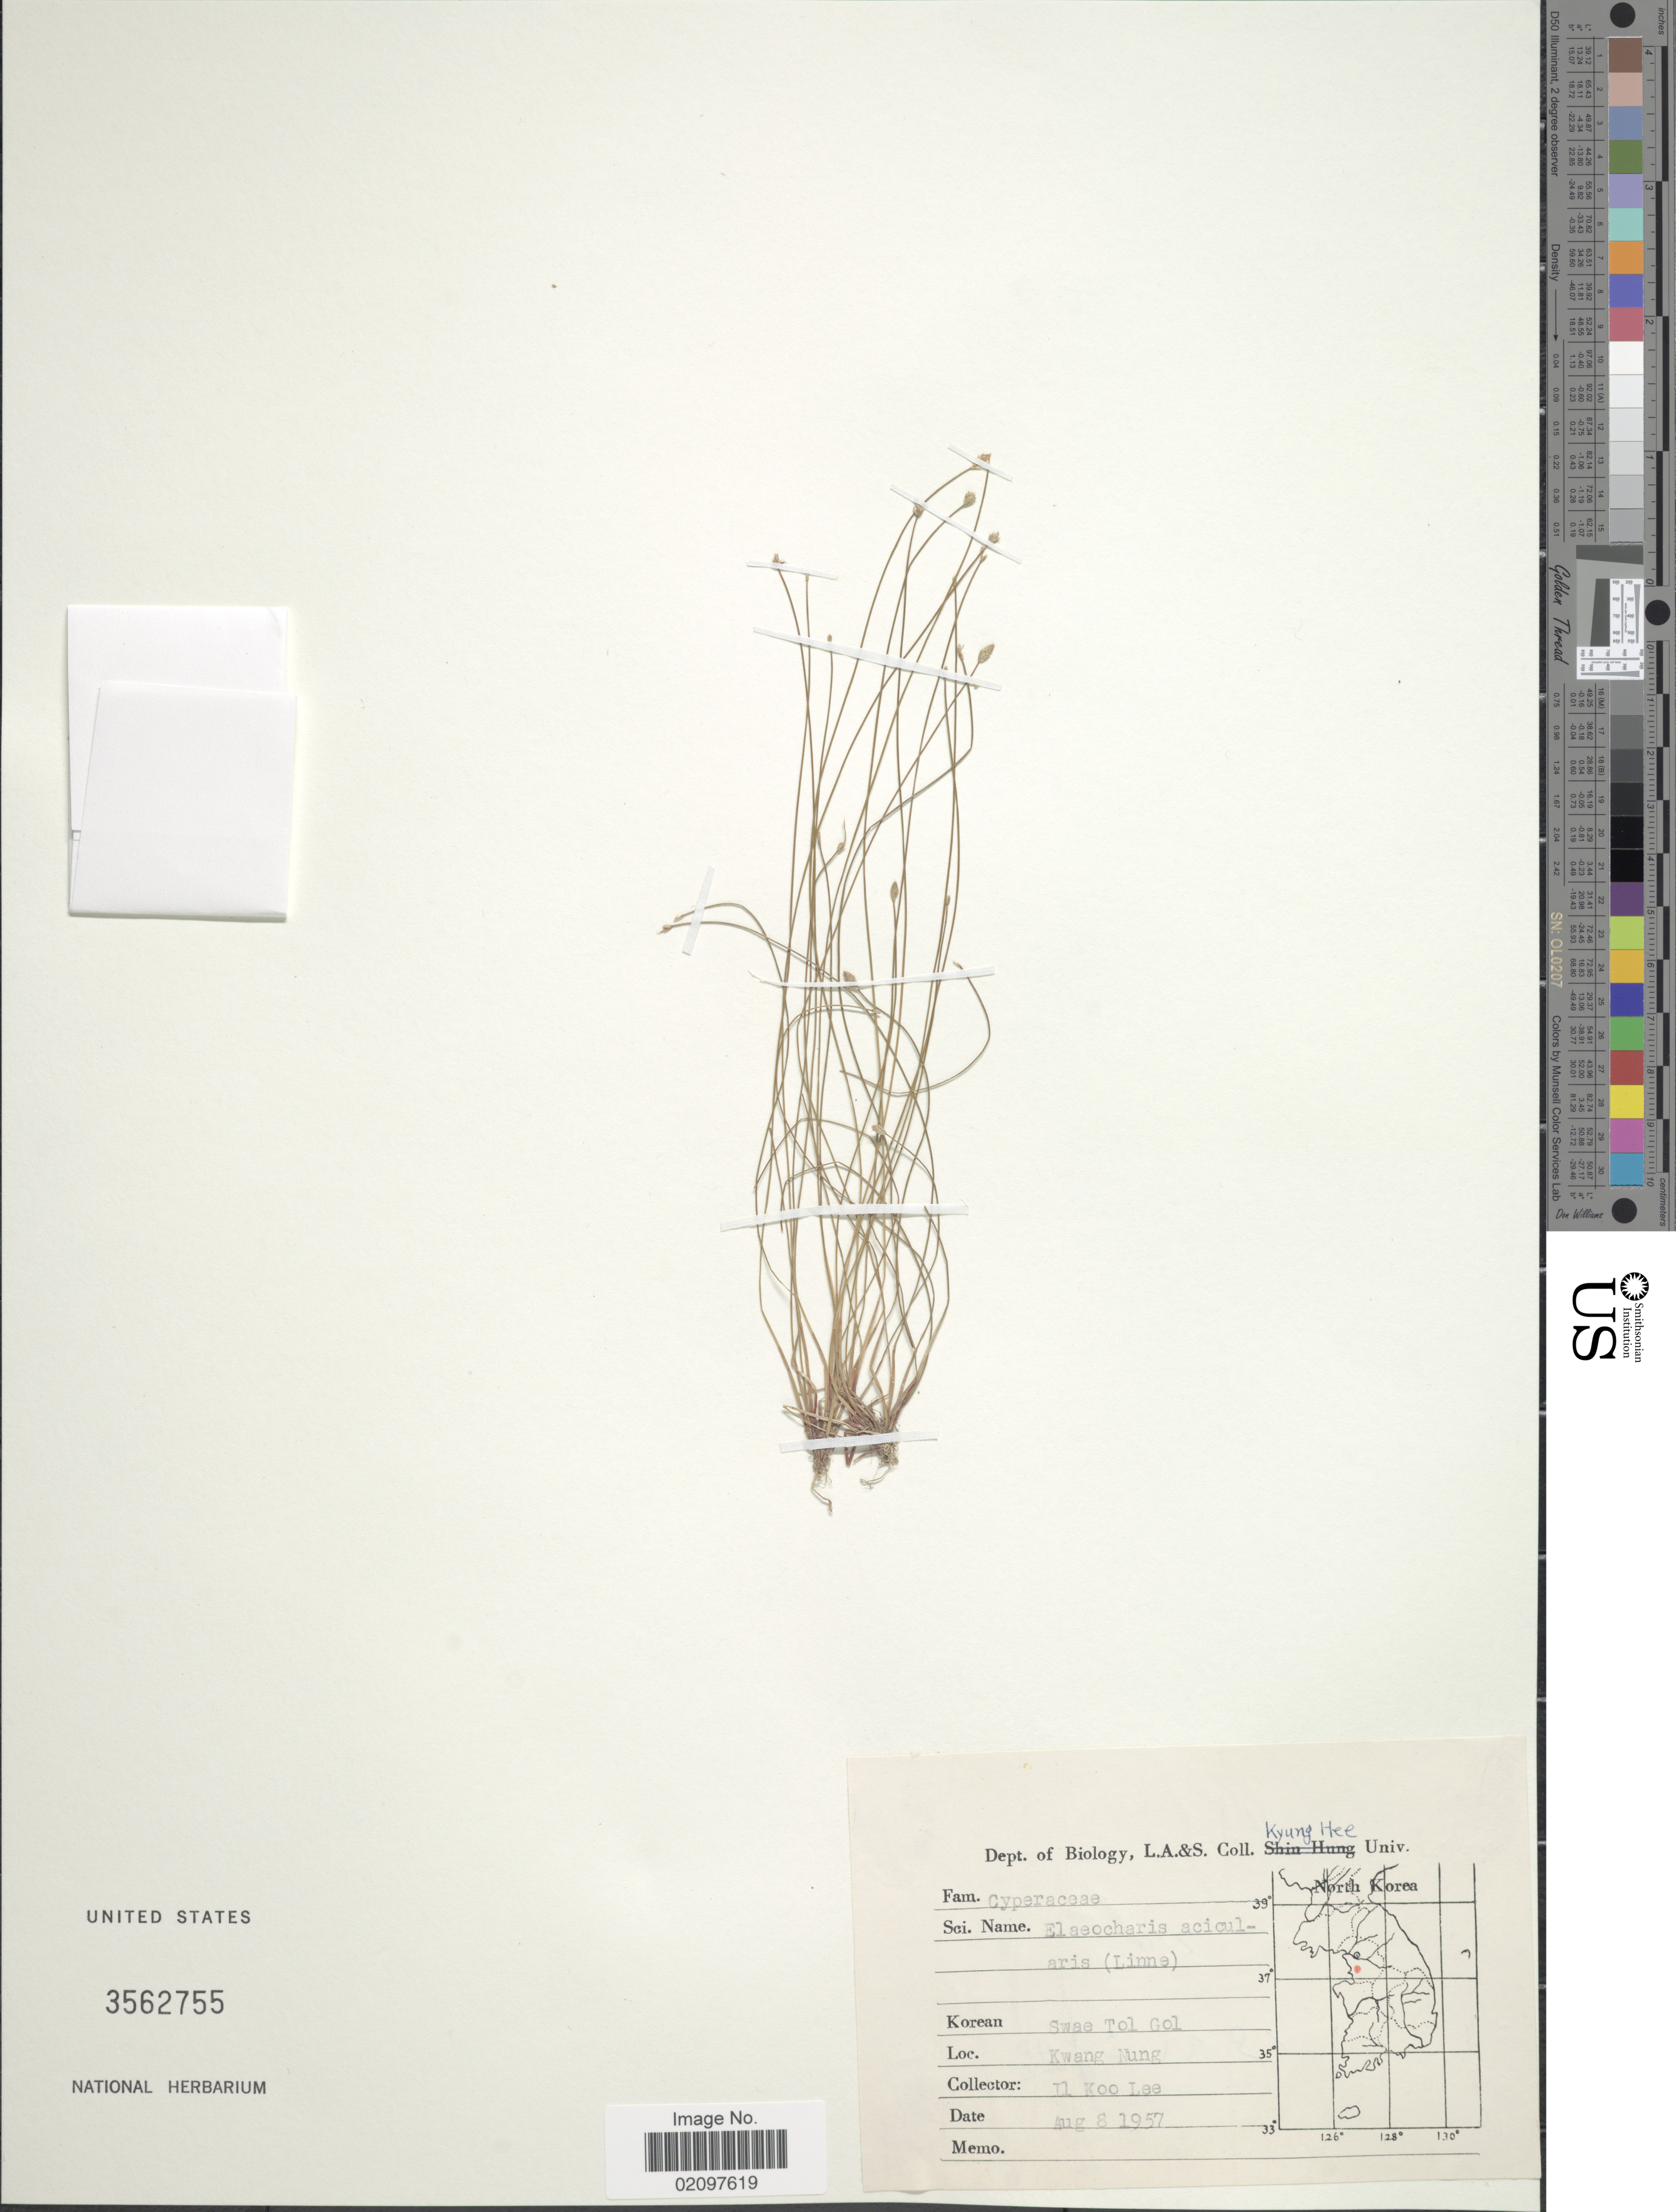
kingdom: Plantae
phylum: Tracheophyta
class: Liliopsida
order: Poales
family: Cyperaceae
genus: Eleocharis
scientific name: Eleocharis acicularis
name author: (L.) Roem. & Schult.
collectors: Il-Ko Lee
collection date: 1957-08-08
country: South Korea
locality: Swae Tol Gol, Kwang Nung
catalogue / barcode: US 3562755